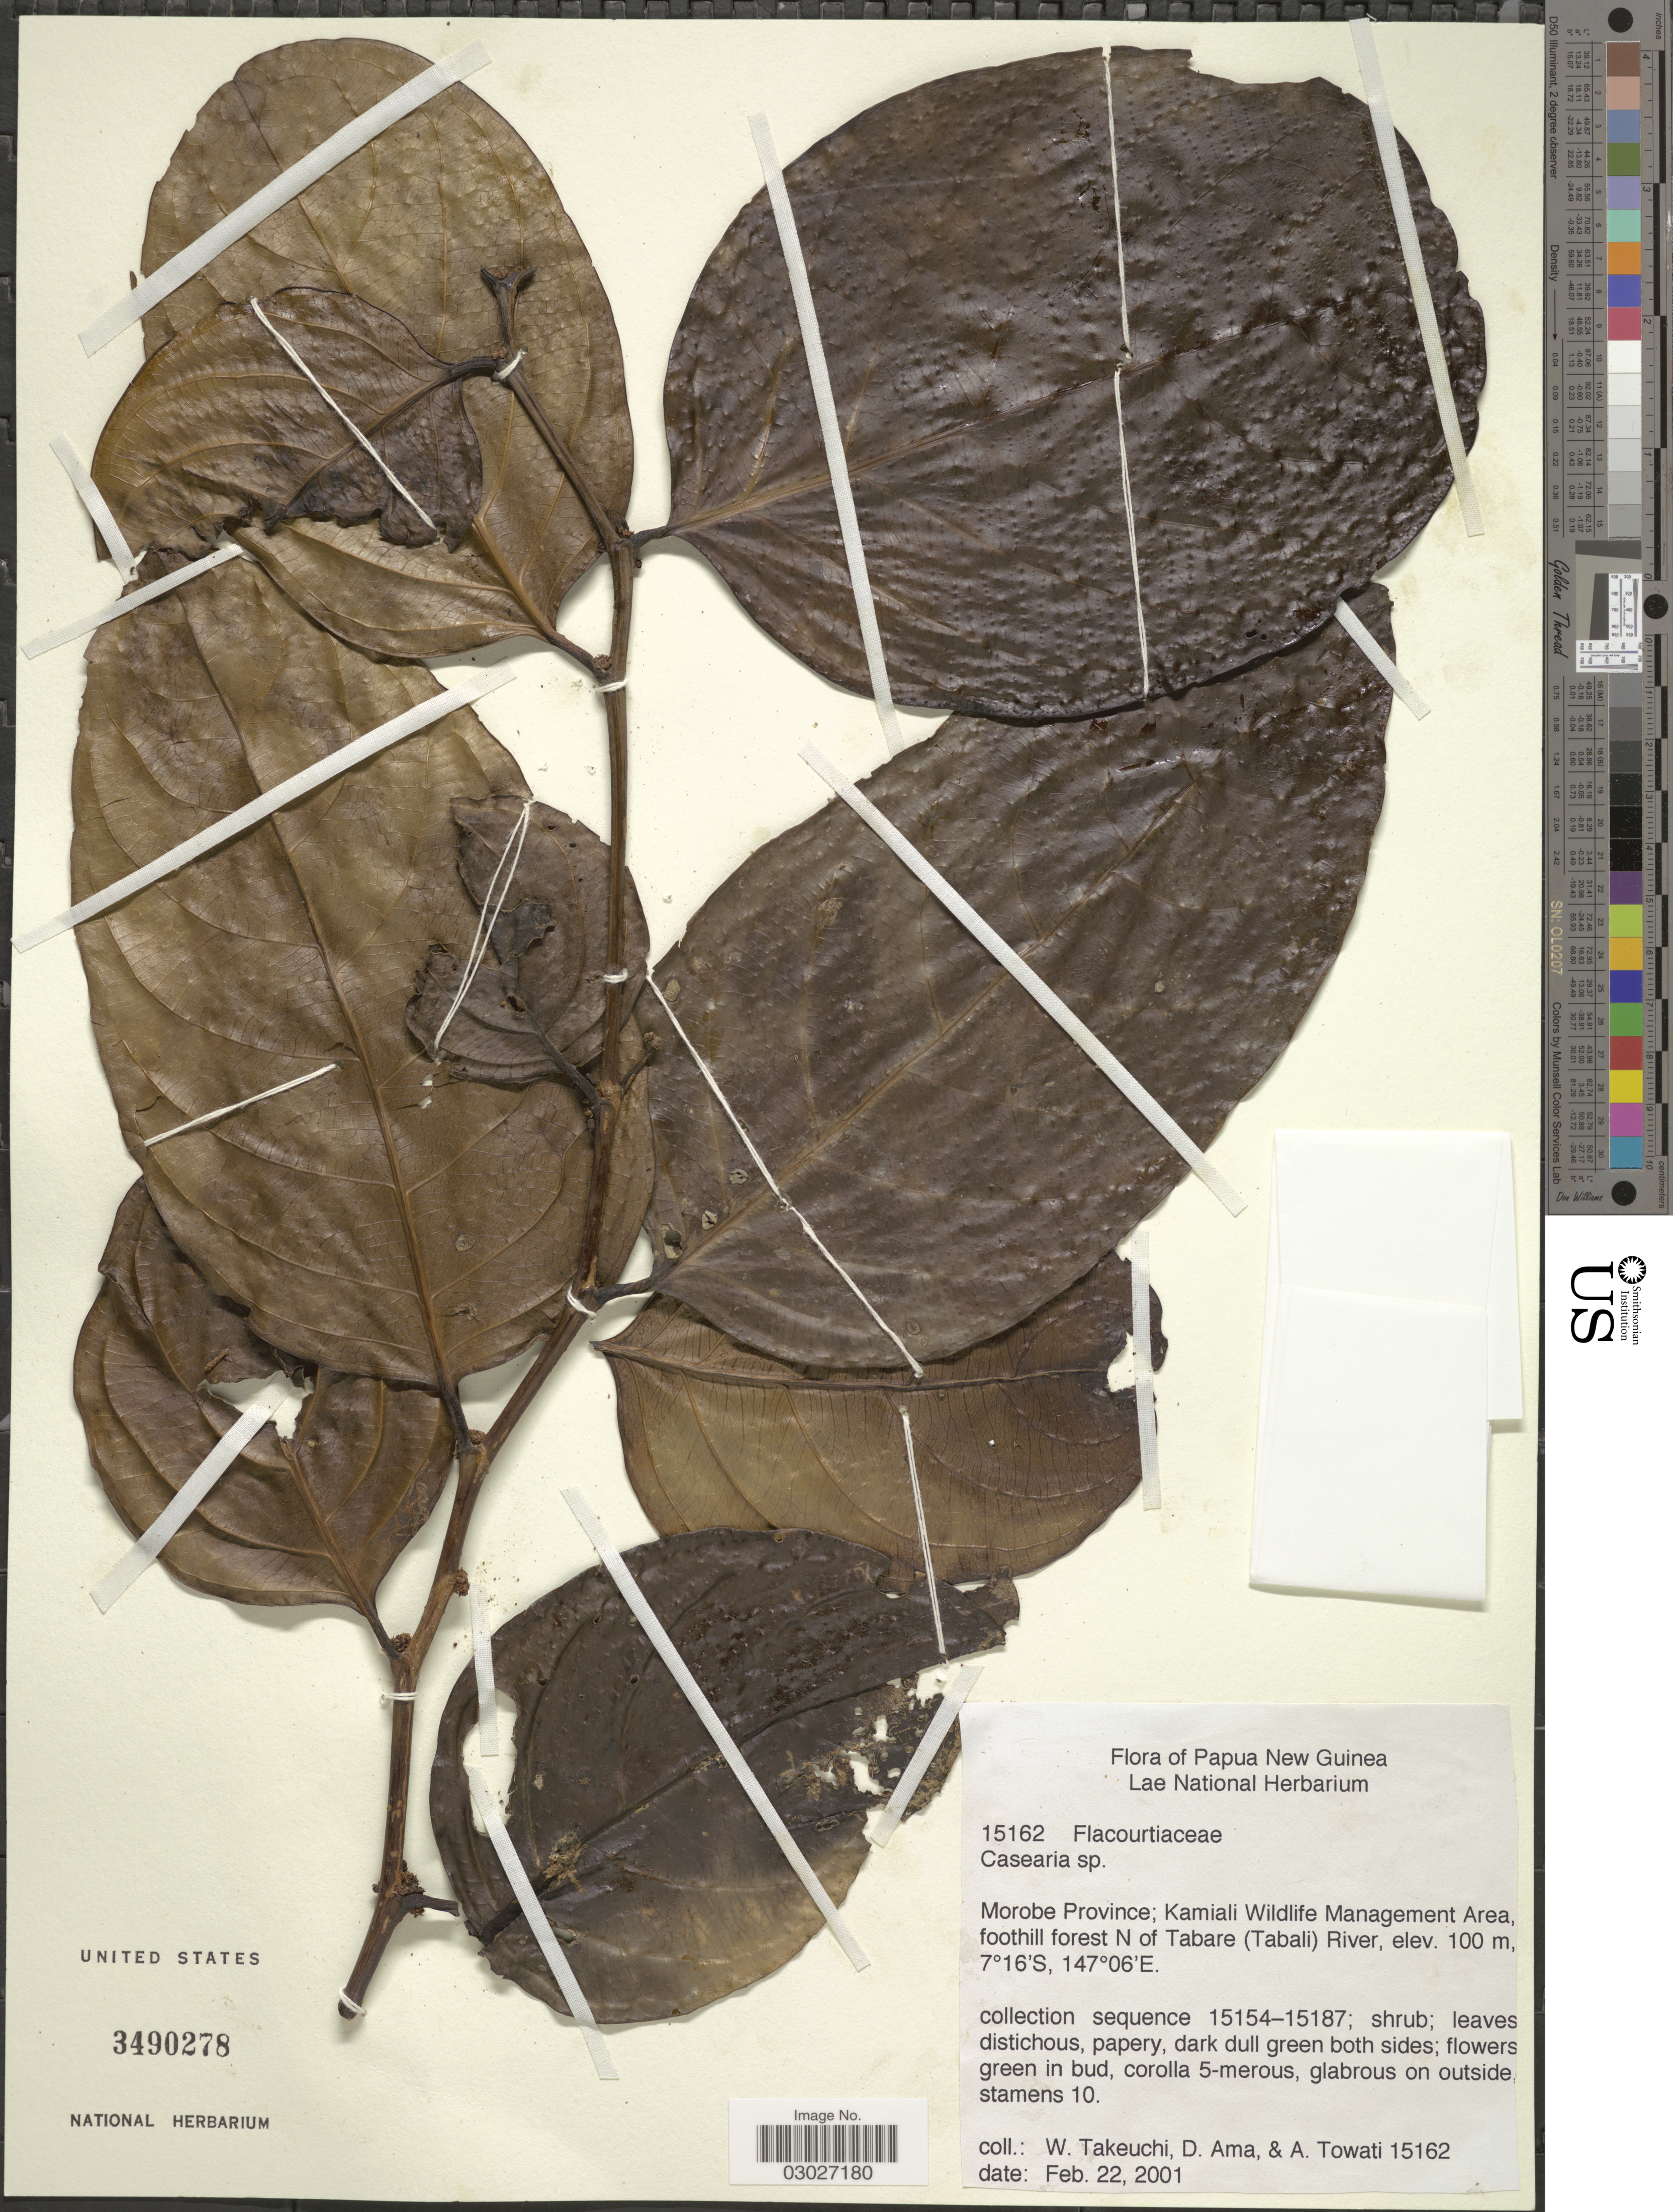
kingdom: Plantae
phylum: Tracheophyta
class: Magnoliopsida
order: Malpighiales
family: Salicaceae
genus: Casearia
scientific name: Casearia sp.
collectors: W. Takeuchi, D. Ama & A. Towati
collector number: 15162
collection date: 2001-02-22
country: Papua New Guinea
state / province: Morobe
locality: Kamiali Wildlife Management Area, foothill forest N of Tabare (Tabali) River.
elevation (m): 100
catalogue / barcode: US 3490278